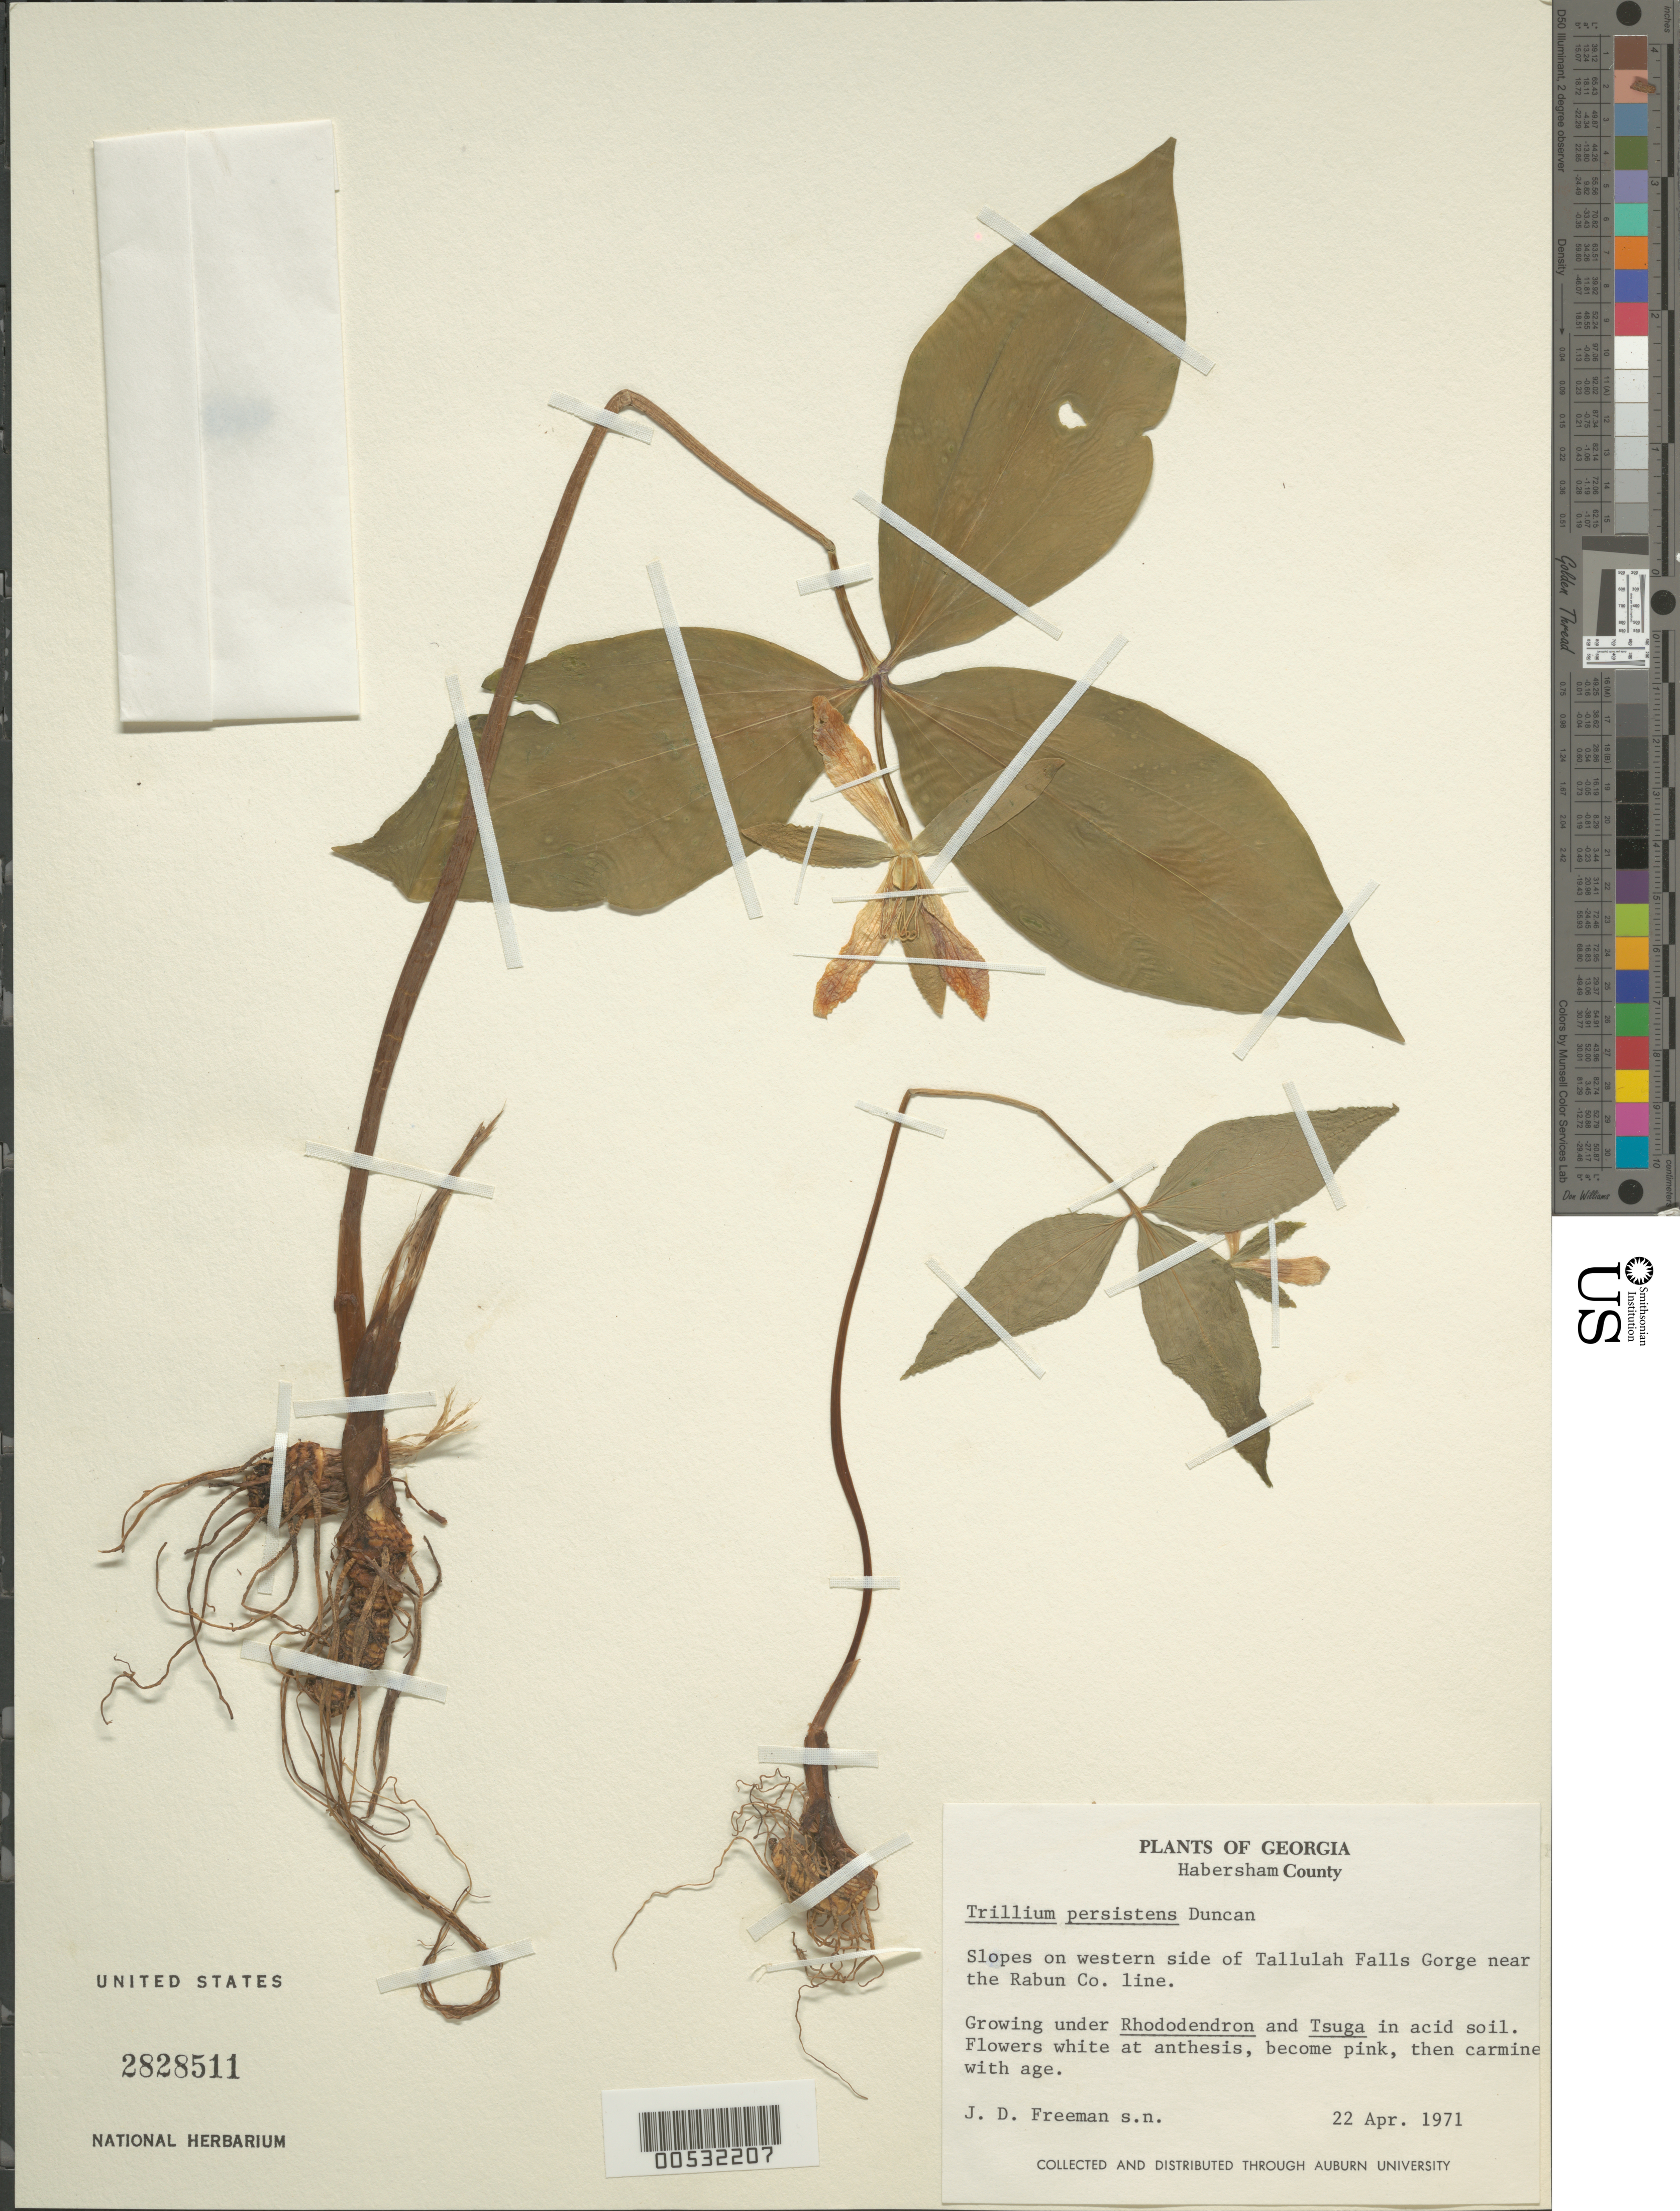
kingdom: Plantae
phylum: Tracheophyta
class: Liliopsida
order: Liliales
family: Melanthiaceae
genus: Trillium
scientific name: Trillium persistens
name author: W.H. Duncan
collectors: J. Freeman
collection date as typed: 22 Apr 1971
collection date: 1971-04-22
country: United States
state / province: Georgia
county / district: Habersham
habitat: Growing under Rhododendron and Tsuga in acid soil.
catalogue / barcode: US 2828511